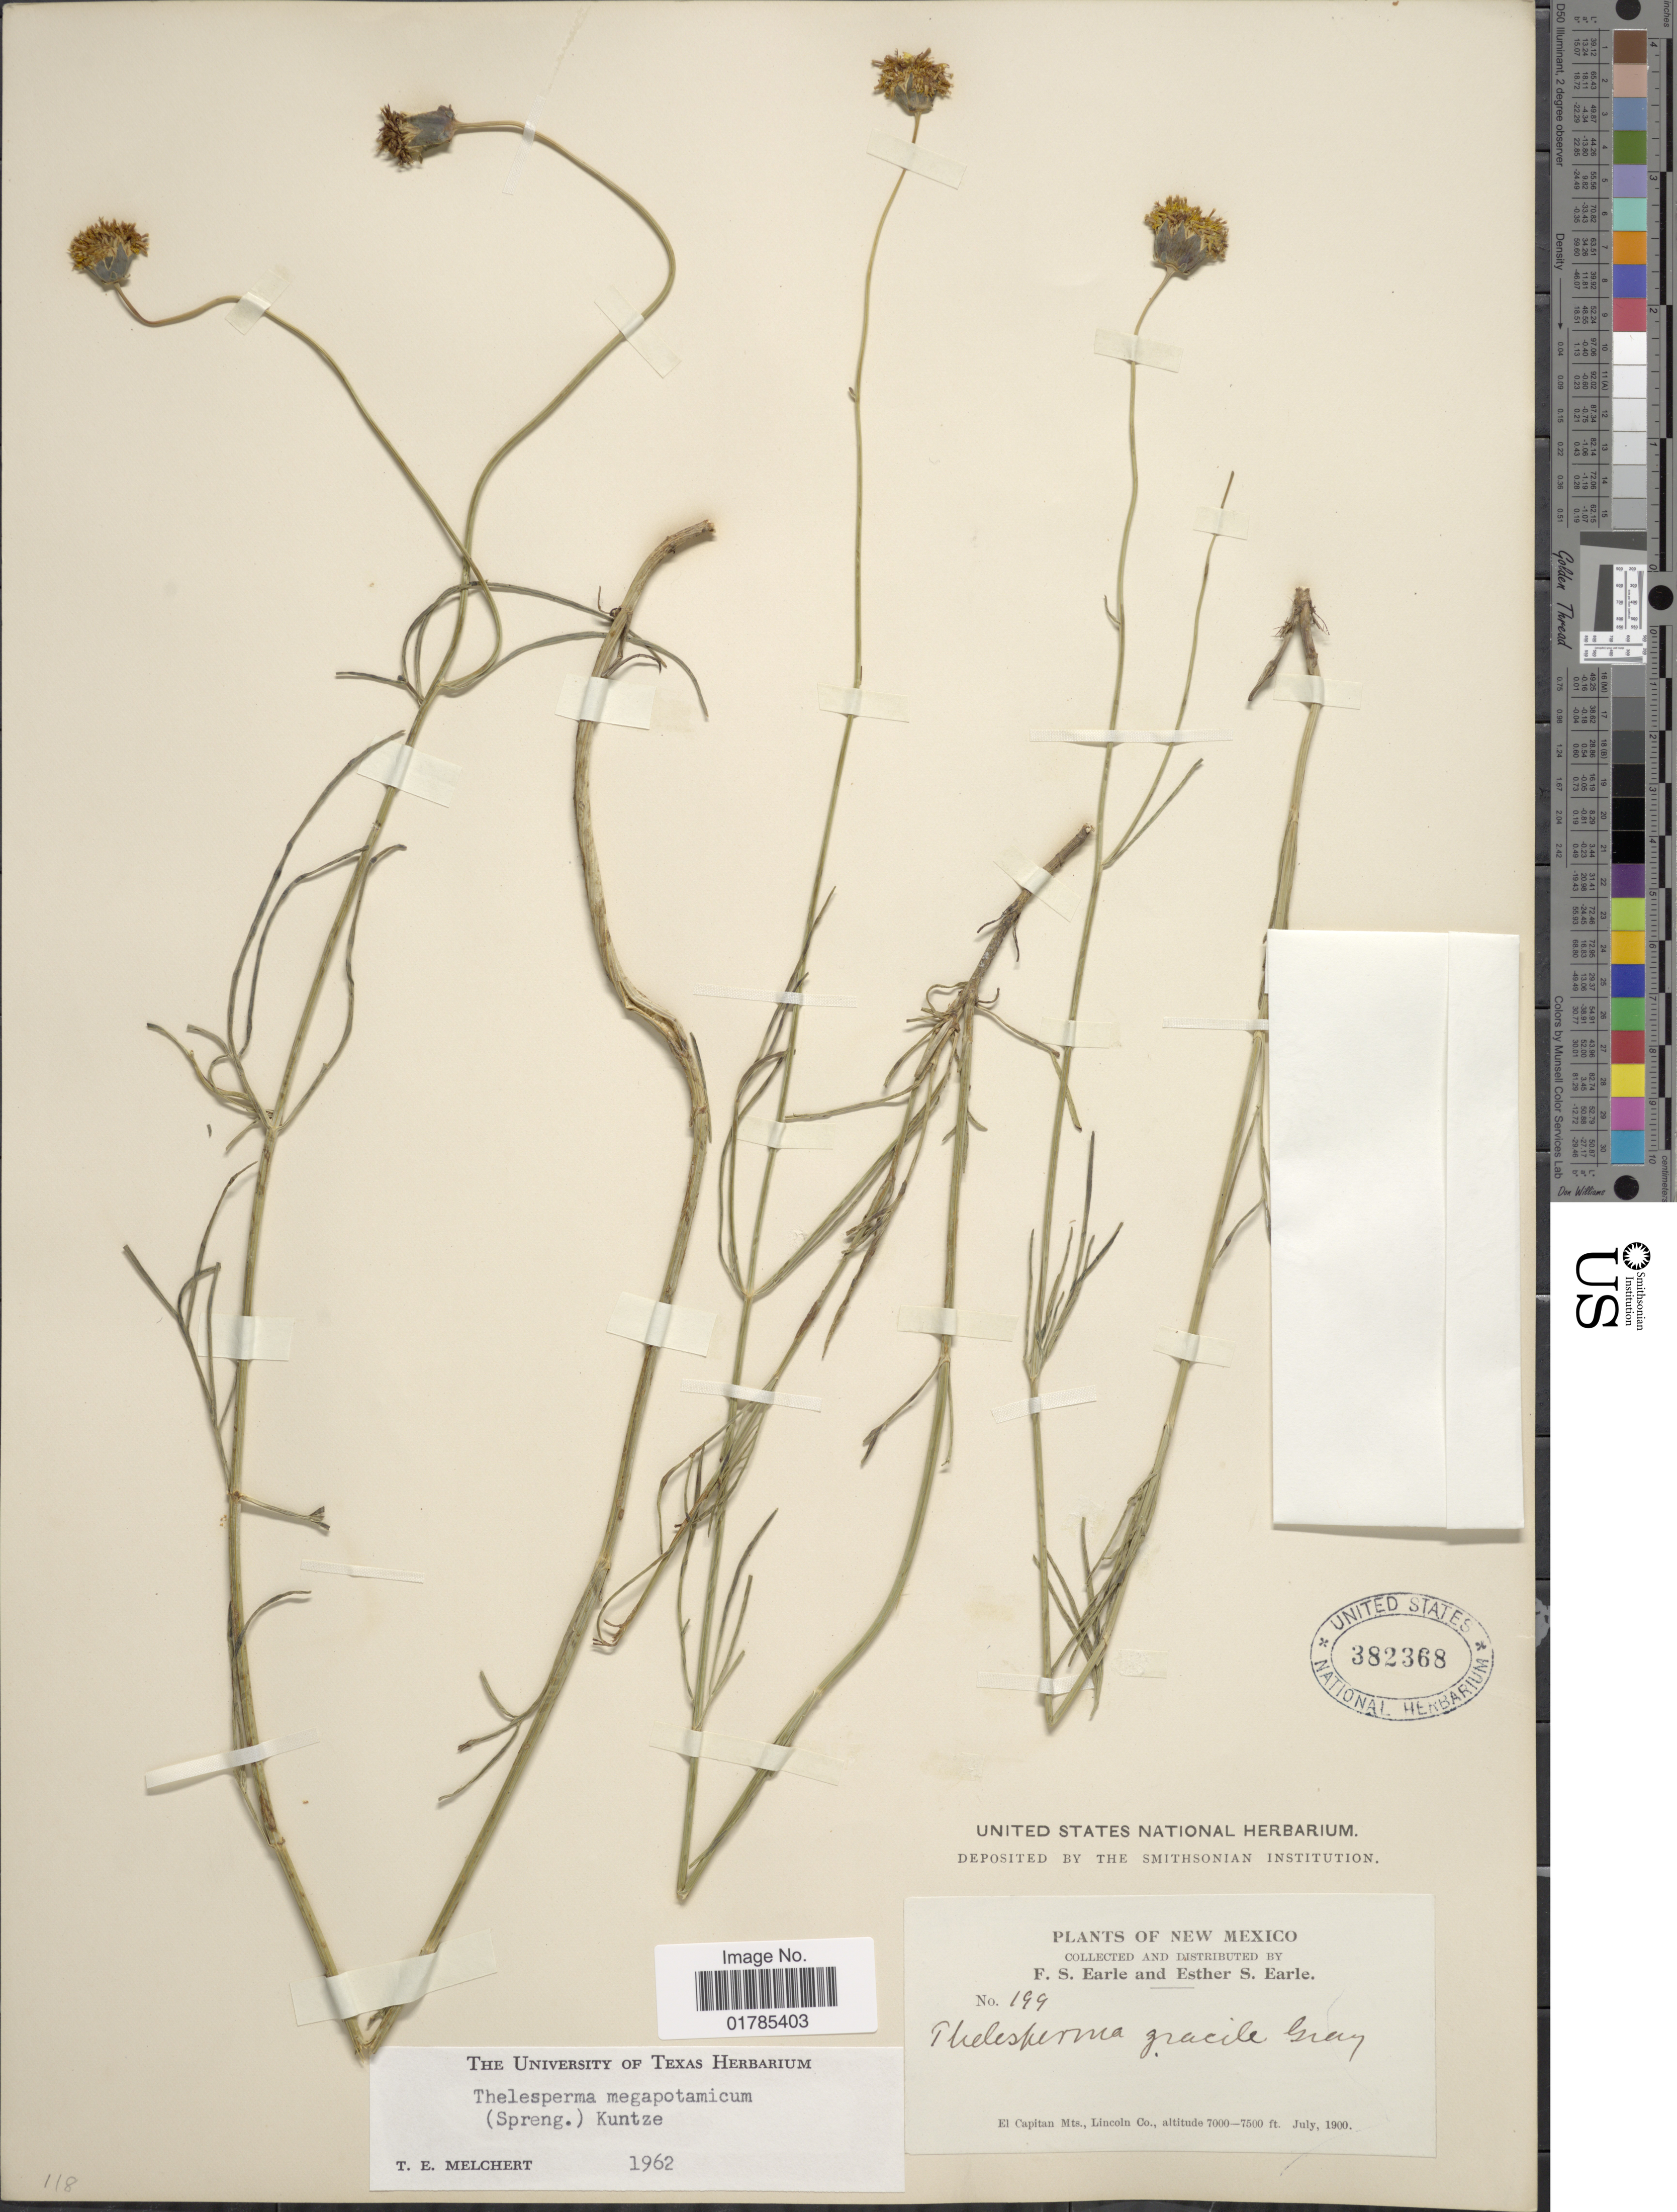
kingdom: Plantae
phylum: Tracheophyta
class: Magnoliopsida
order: Asterales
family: Asteraceae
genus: Thelesperma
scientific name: Thelesperma megapotamicum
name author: (Spreng.) Herter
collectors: F. S. Earle & E. S. Earle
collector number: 199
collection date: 1900-07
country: United States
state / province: New Mexico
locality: El Capitan Mts, Lincoln Co.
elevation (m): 2134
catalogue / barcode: US 382368